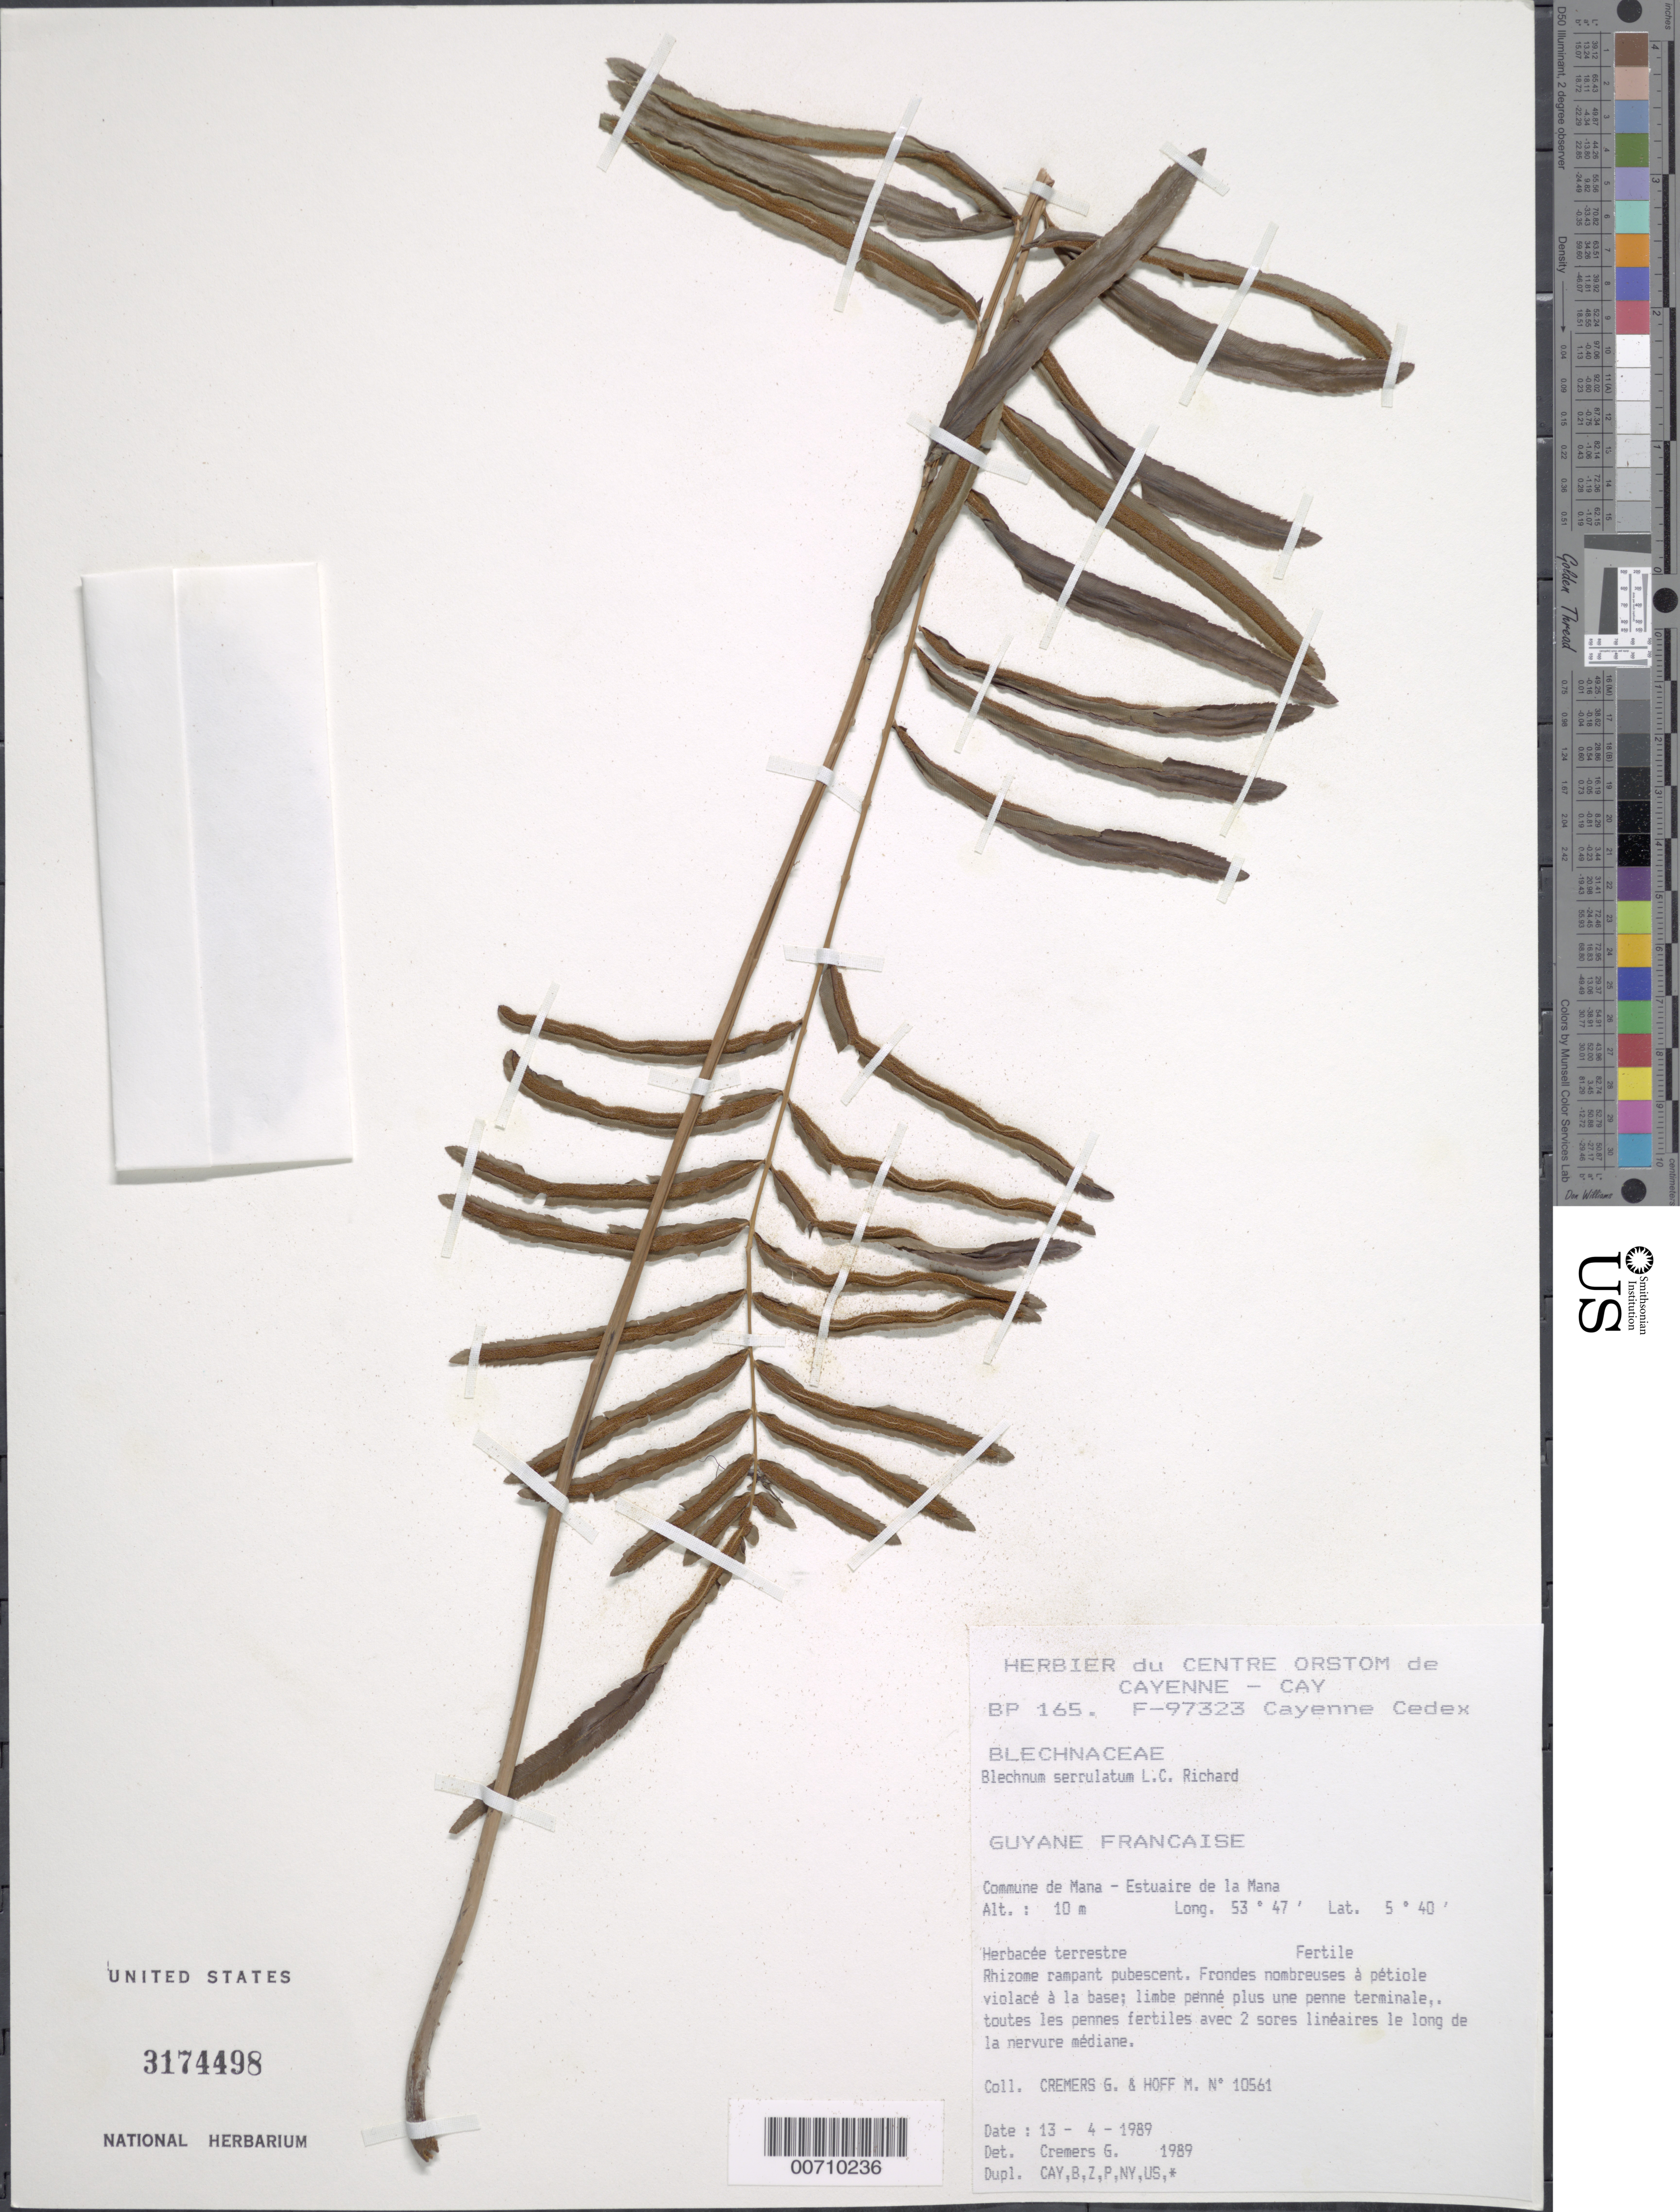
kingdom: Plantae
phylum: Tracheophyta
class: Polypodiopsida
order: Polypodiales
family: Blechnaceae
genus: Telmatoblechnum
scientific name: Telmatoblechnum serrulatum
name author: (Rich.) Perrie et al.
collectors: G. Cremers & M. Hoff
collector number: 10561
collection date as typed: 13-Apr-89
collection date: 1989-04-13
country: French Guiana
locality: Commune de Mana, Estuaire de la Mana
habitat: Estuaire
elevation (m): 10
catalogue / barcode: US 3174498